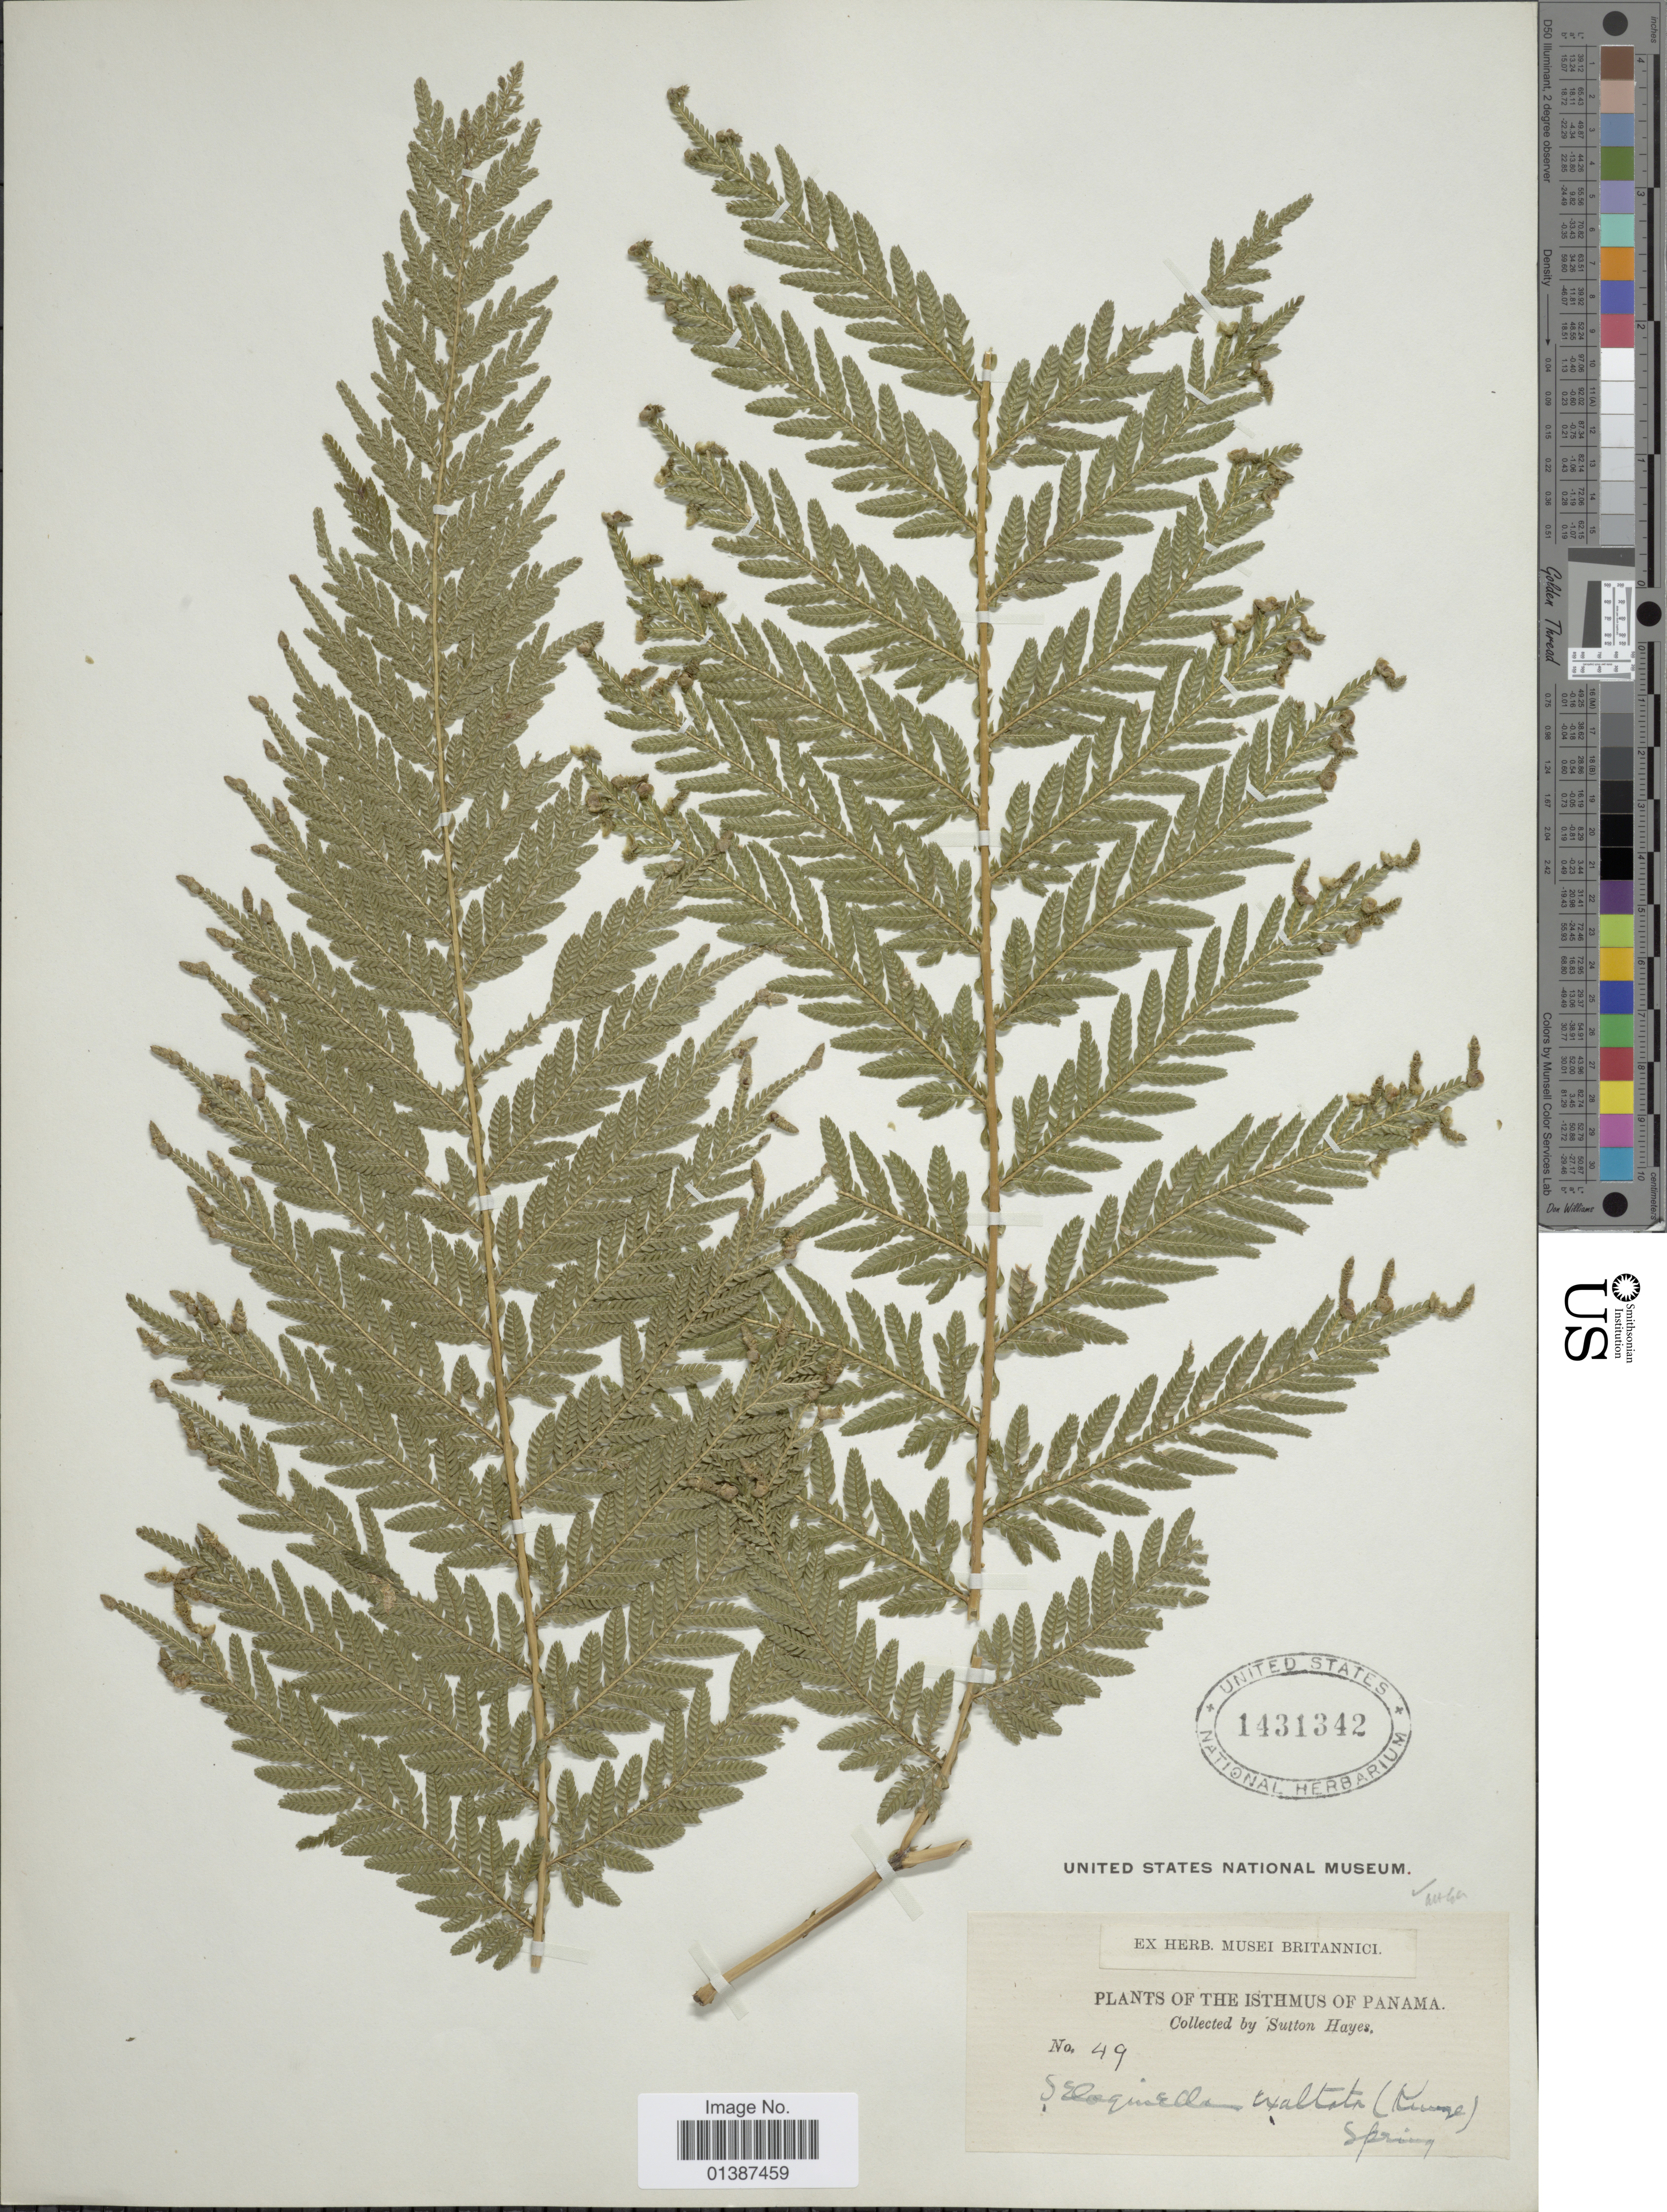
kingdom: Plantae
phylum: Tracheophyta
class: Lycopodiopsida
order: Selaginellales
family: Selaginellaceae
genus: Selaginella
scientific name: Selaginella exaltata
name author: (Kunze) Spring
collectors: S. Hayes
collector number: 49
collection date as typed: spring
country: Panama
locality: The Isthmus of Panama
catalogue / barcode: US 1431342